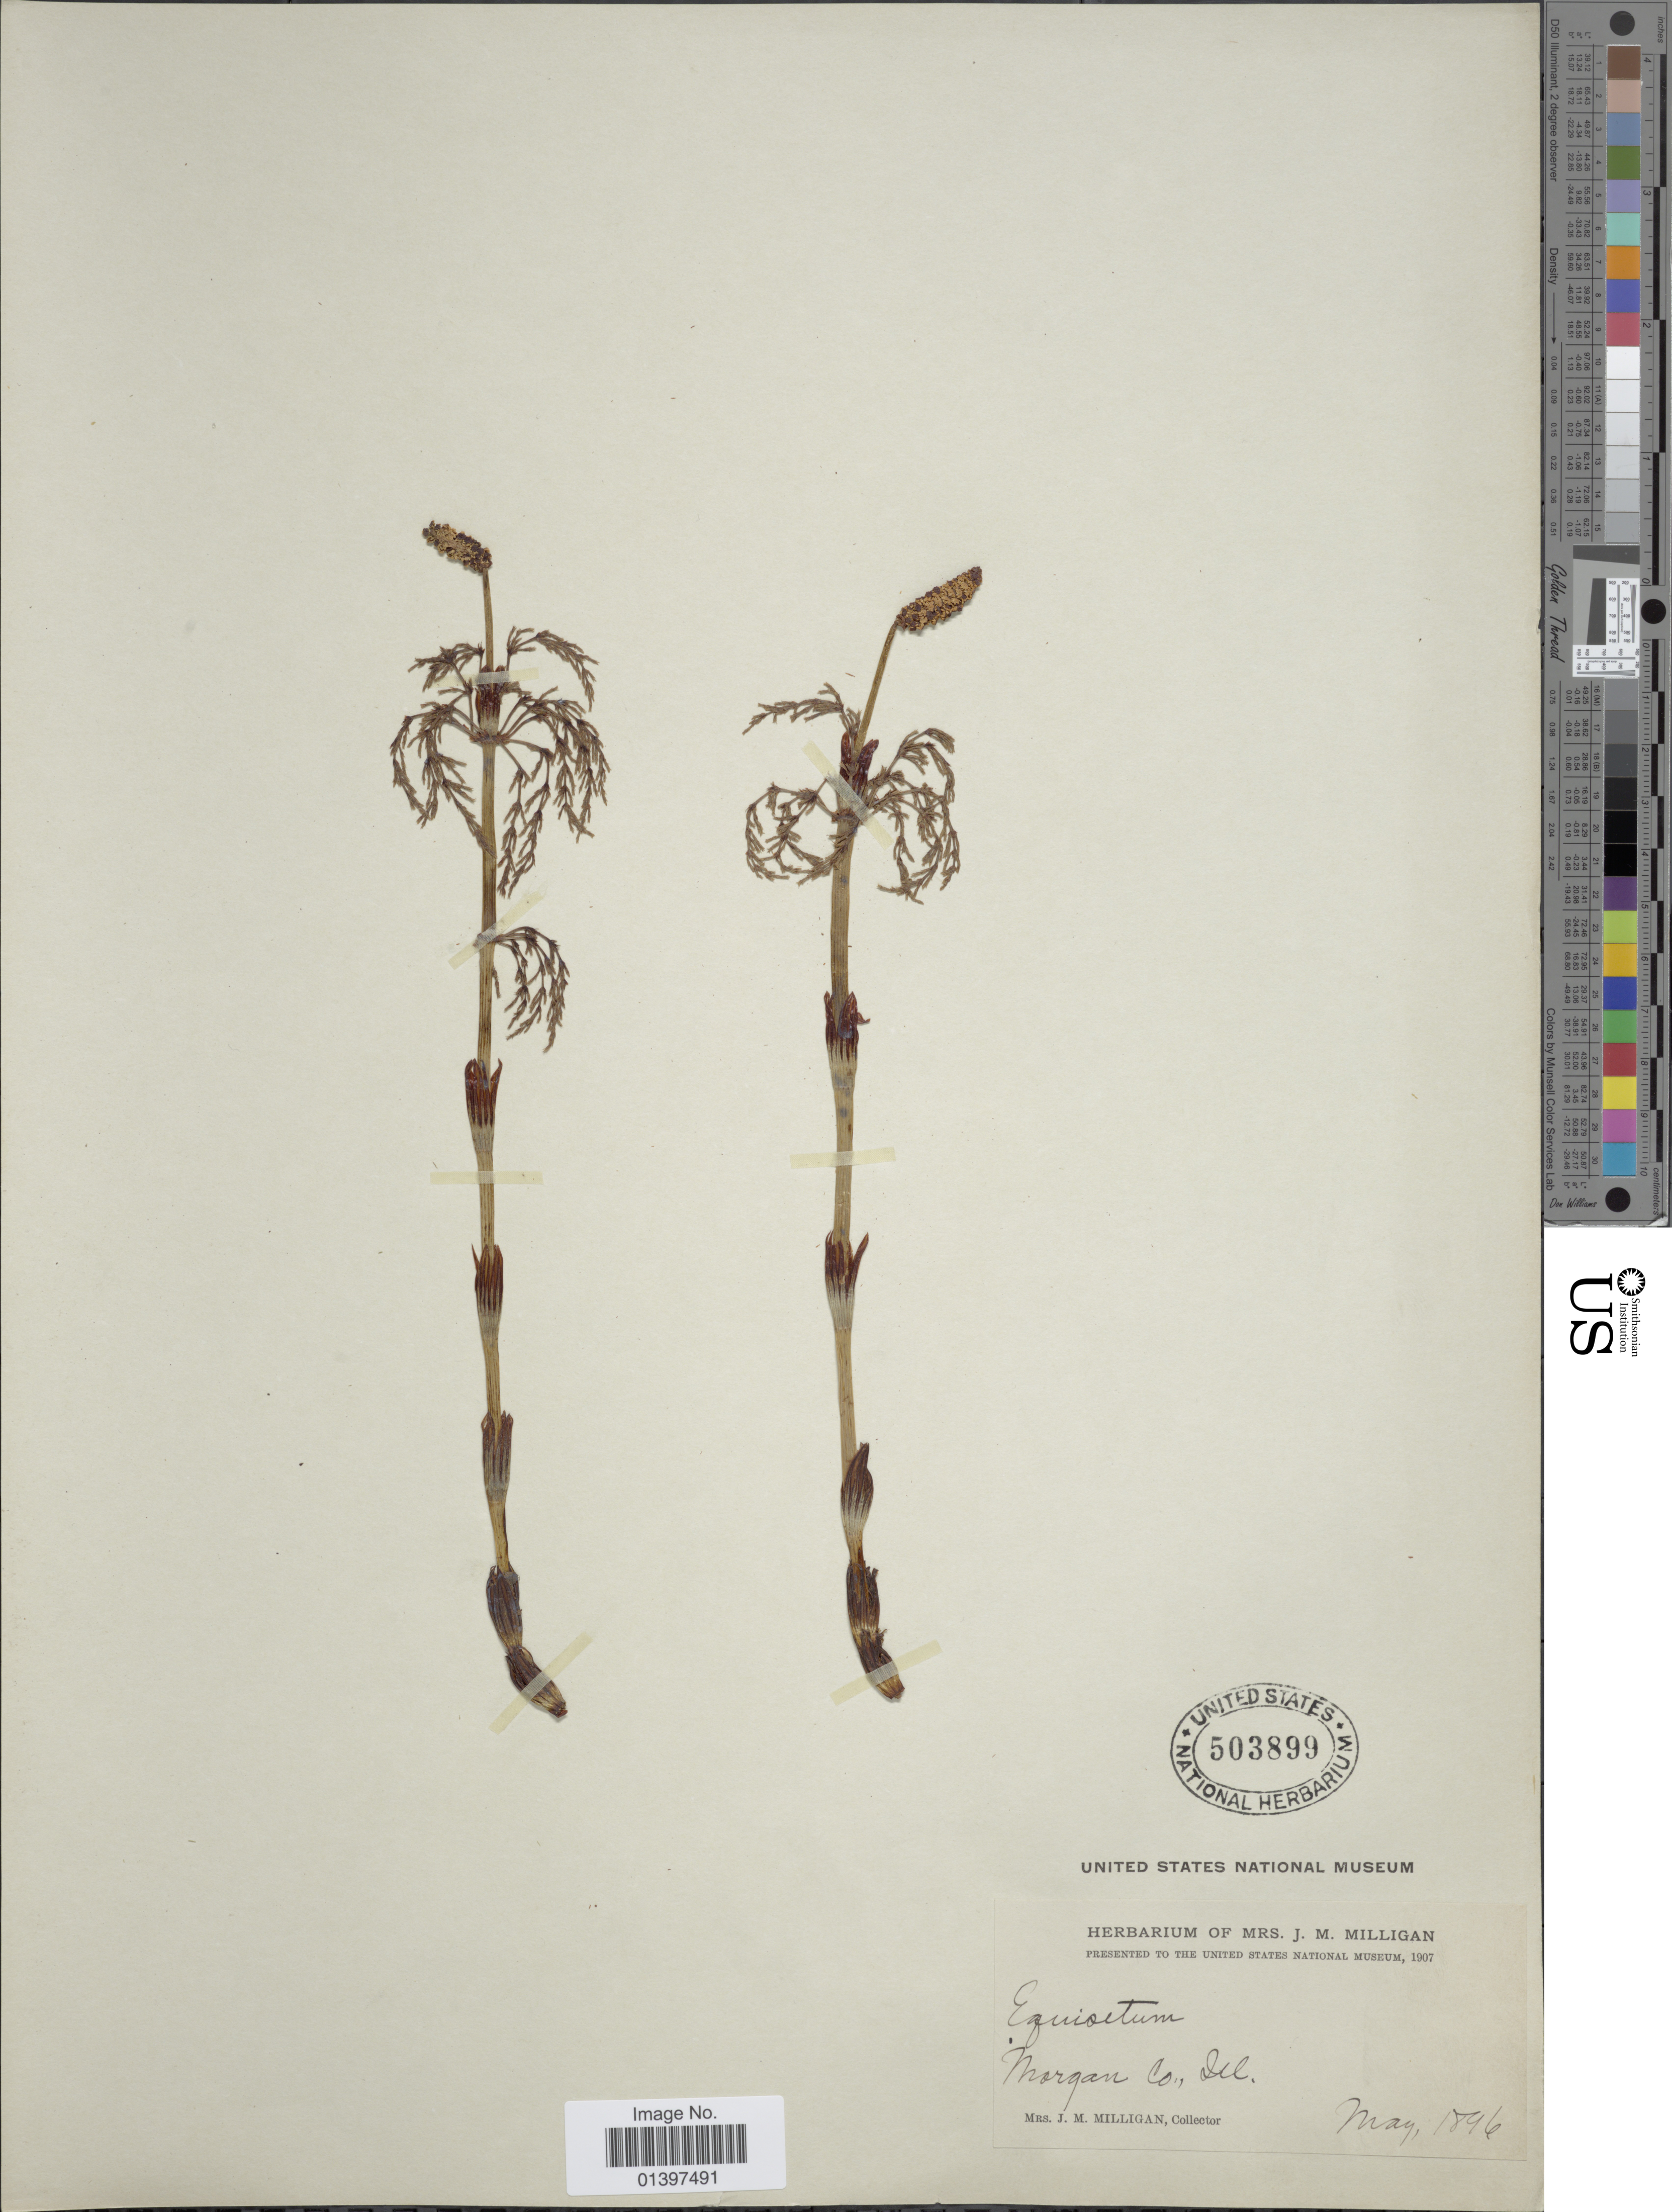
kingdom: Plantae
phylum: Tracheophyta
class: Polypodiopsida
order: Equisetales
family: Equisetaceae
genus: Equisetum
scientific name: Equisetum sylvaticum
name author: L.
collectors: J. M. Milligan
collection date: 1896-05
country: United States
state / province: Illinois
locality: Morgan Co.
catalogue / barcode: US 503899